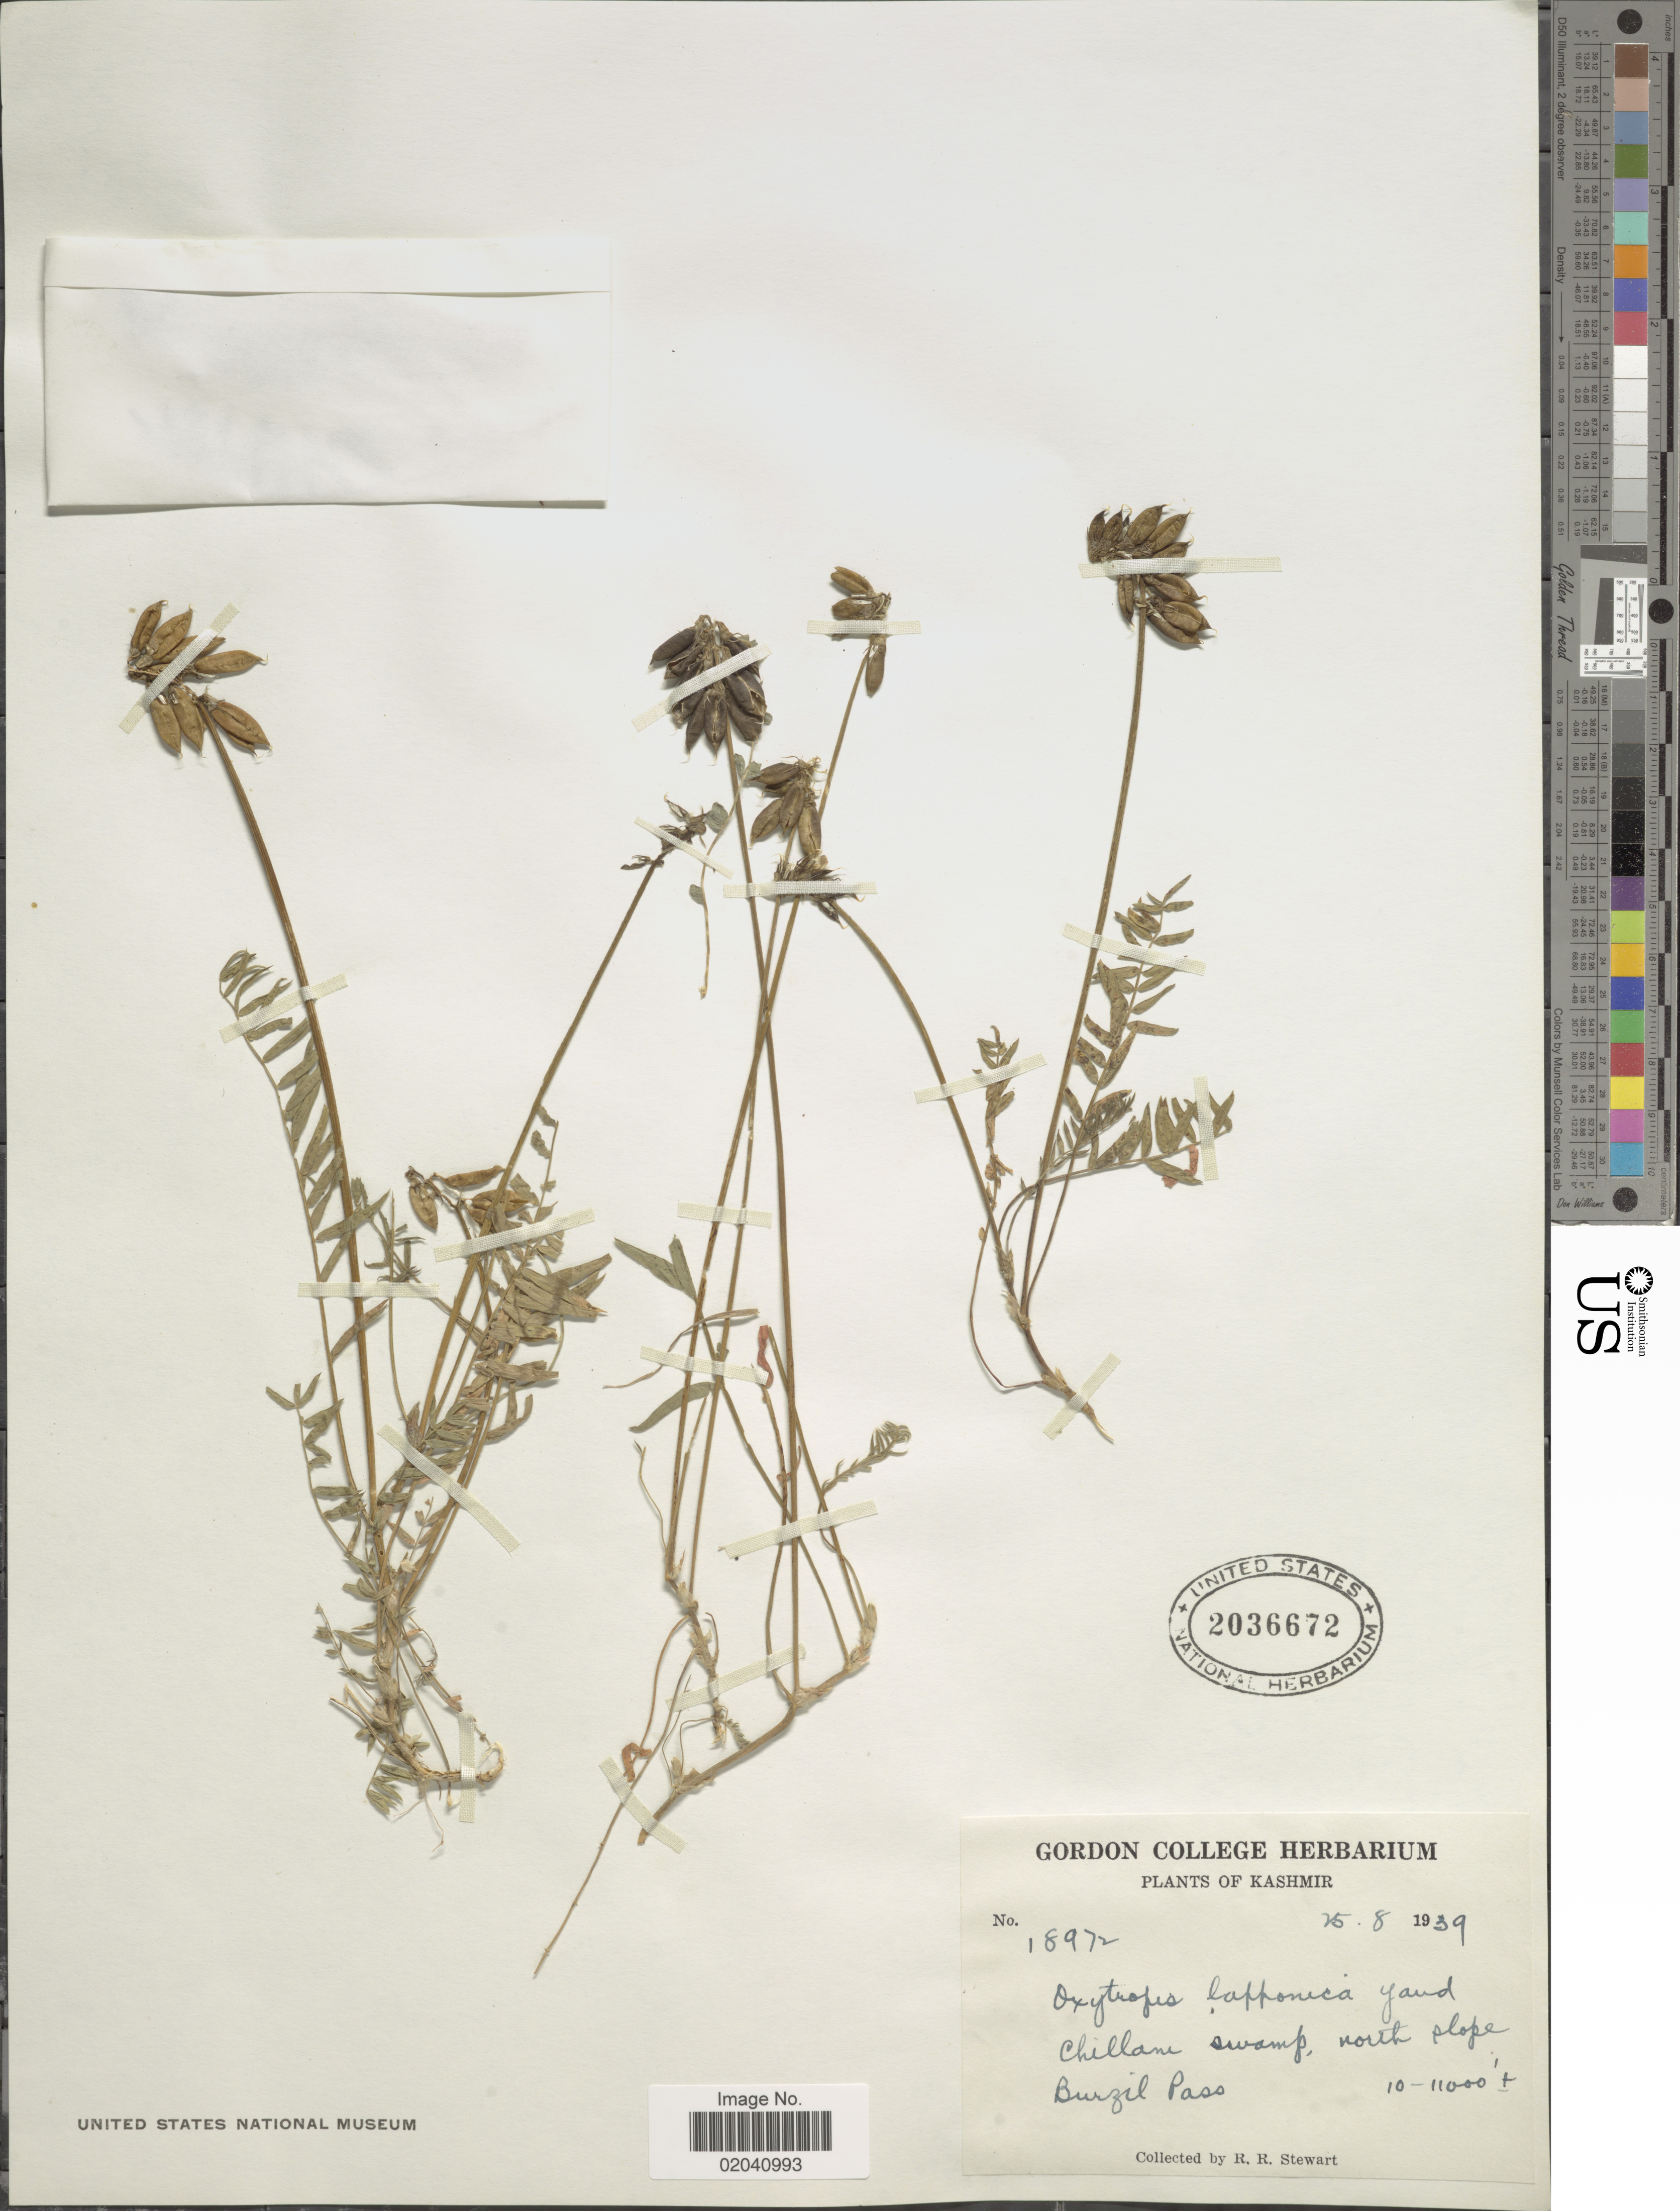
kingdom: Plantae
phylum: Tracheophyta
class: Magnoliopsida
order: Fabales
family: Fabaceae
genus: Oxytropis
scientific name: Oxytropis lapponica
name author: (Wahlenb.) Gay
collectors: R. R. Stewart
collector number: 18972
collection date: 1939-08-25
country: India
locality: Kashmir, Chillani swamp, north slope Burzil Pass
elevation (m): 3048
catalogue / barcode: US 2036672